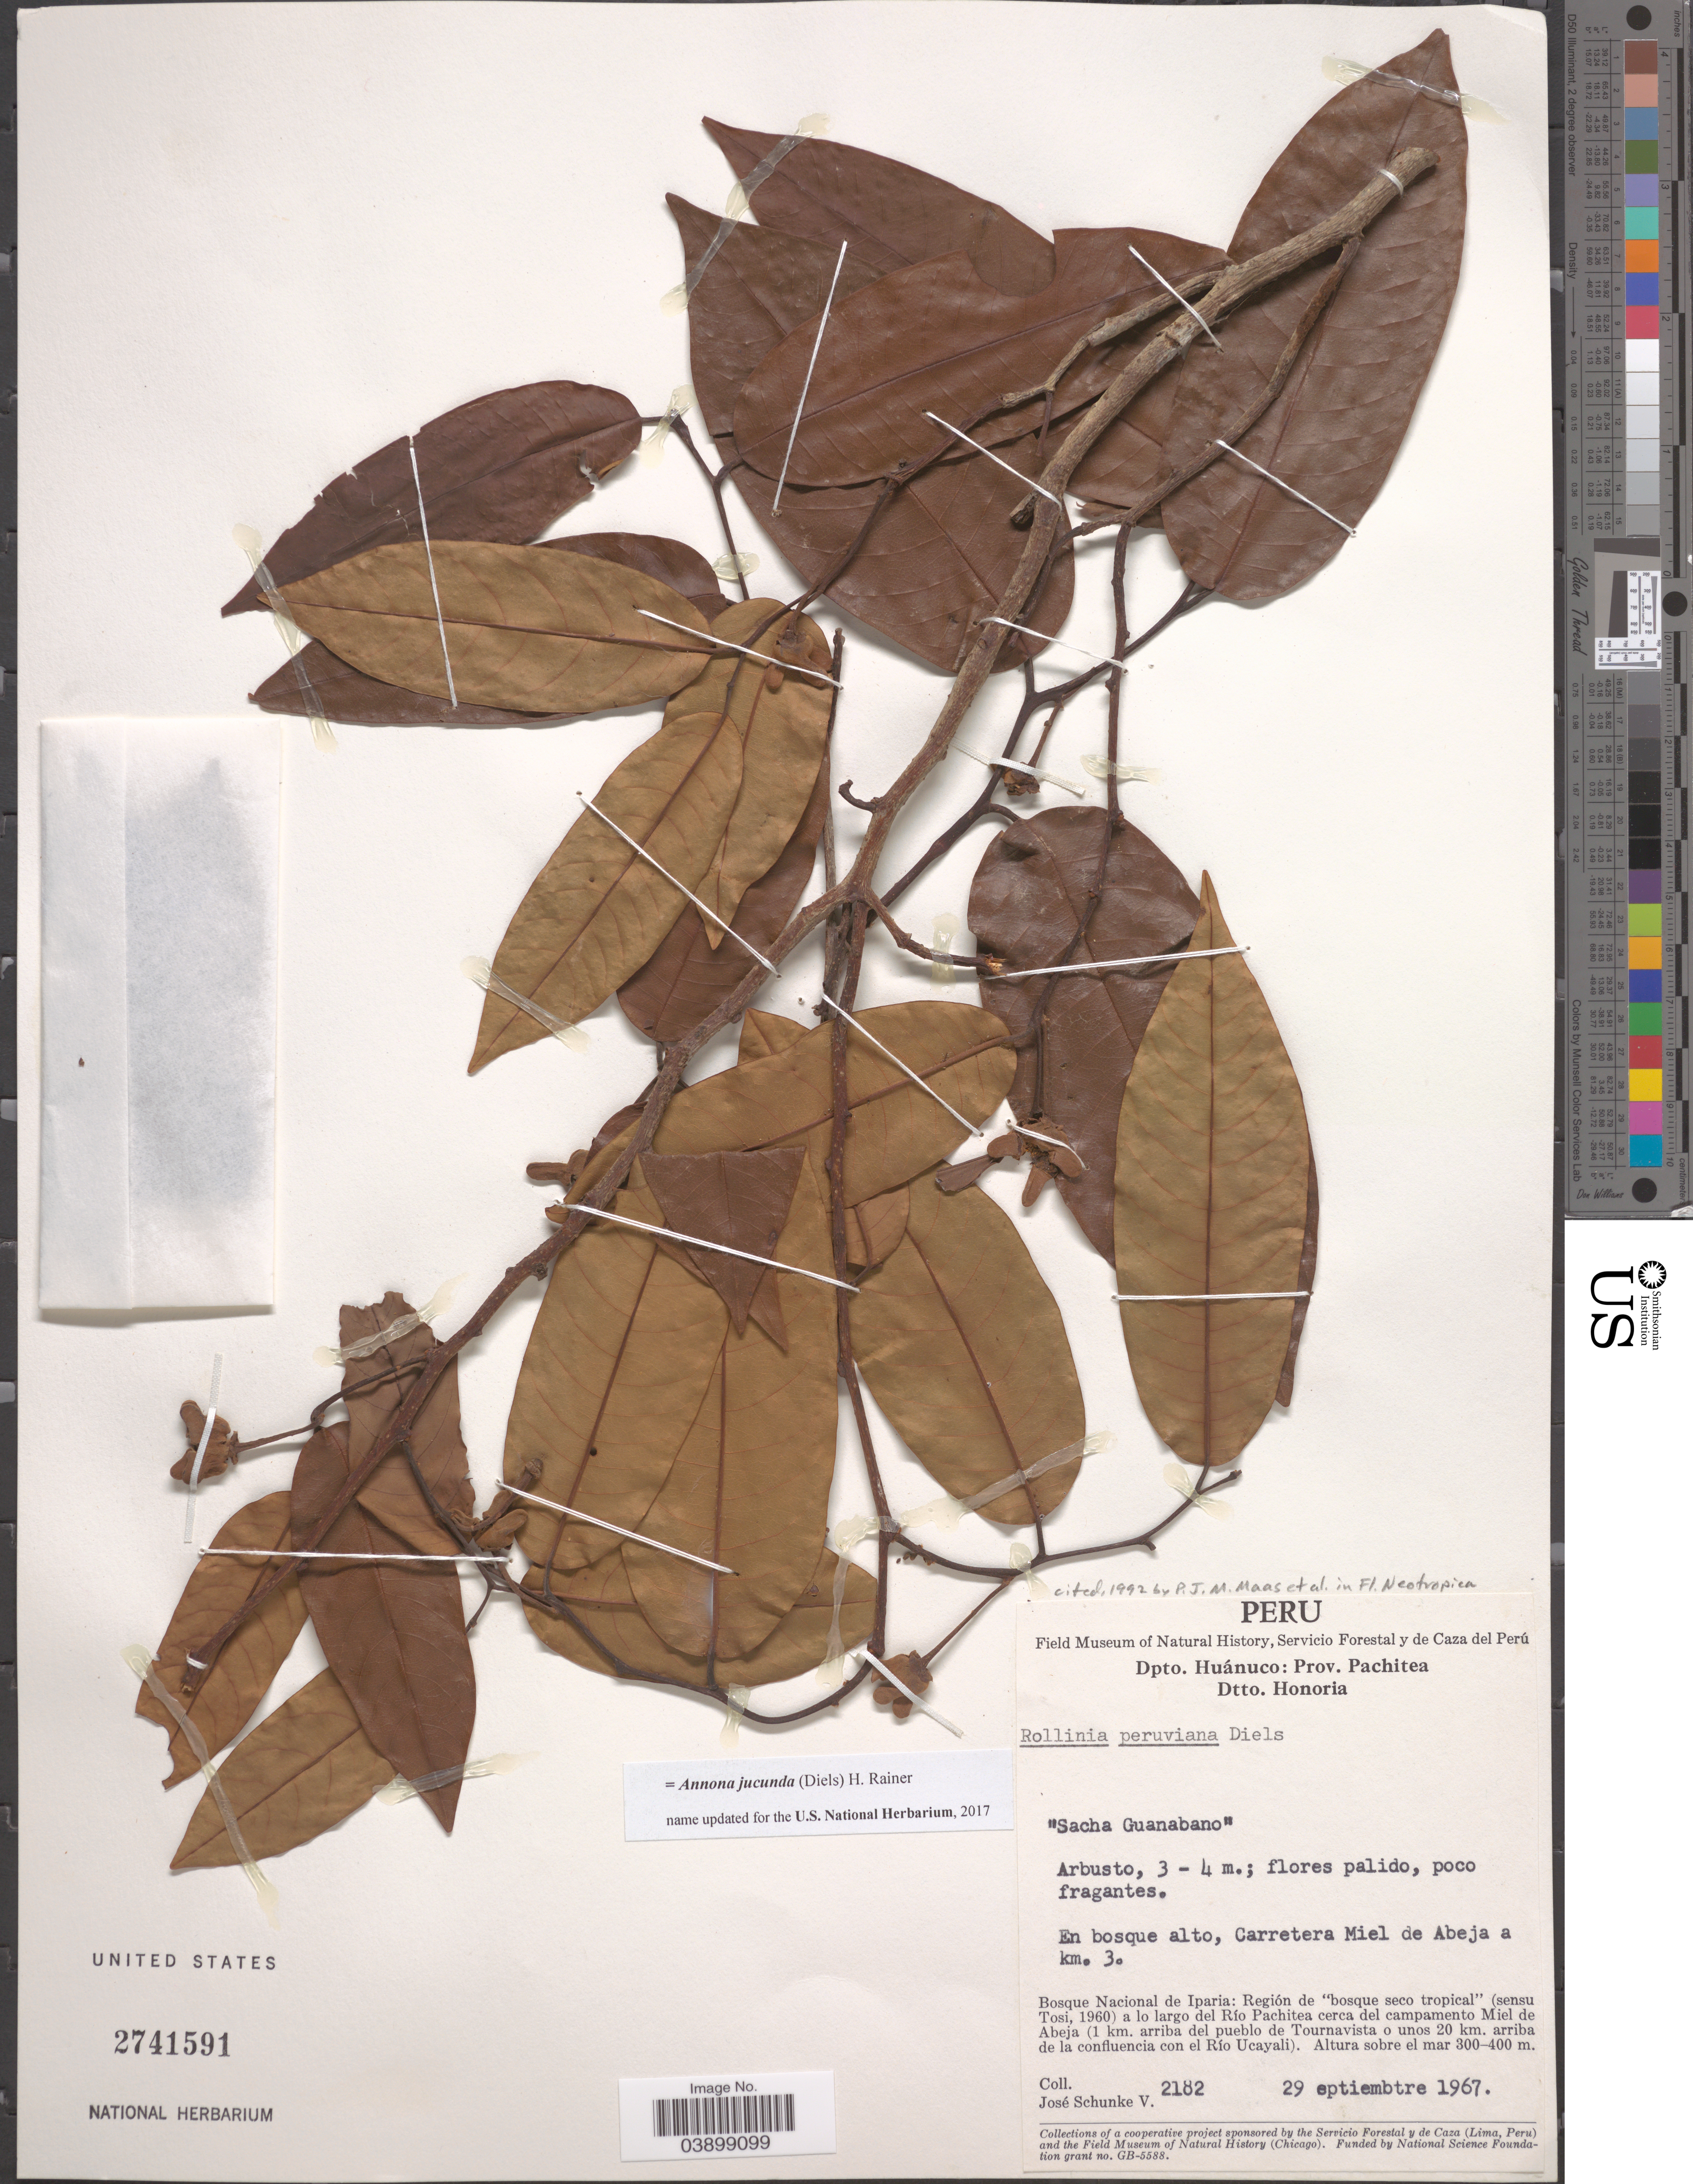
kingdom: Plantae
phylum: Tracheophyta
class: Magnoliopsida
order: Magnoliales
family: Annonaceae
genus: Annona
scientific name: Annona jucunda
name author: (Diels) H. Rainer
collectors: J. Schunke Vigo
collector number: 2182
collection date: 1967-09-29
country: Peru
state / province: Huánuco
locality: Dpto. Huánuco: Prov. Pachitea. Dtto. Honoria. En bosque alto, Carretera Miel de Abeja a km. 3. Bosque Nacional de Iparía: Región de "bosque seco tropical" (sensu Tosi, 1960) a lo largo del Río Pachitea cerca del campamento Miel de Abeja (1 km. arriba del pueblo de Tournavista o unos 20 km. arriba de la confluencia con el Río Ucayali).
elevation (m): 300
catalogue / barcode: US 2741591